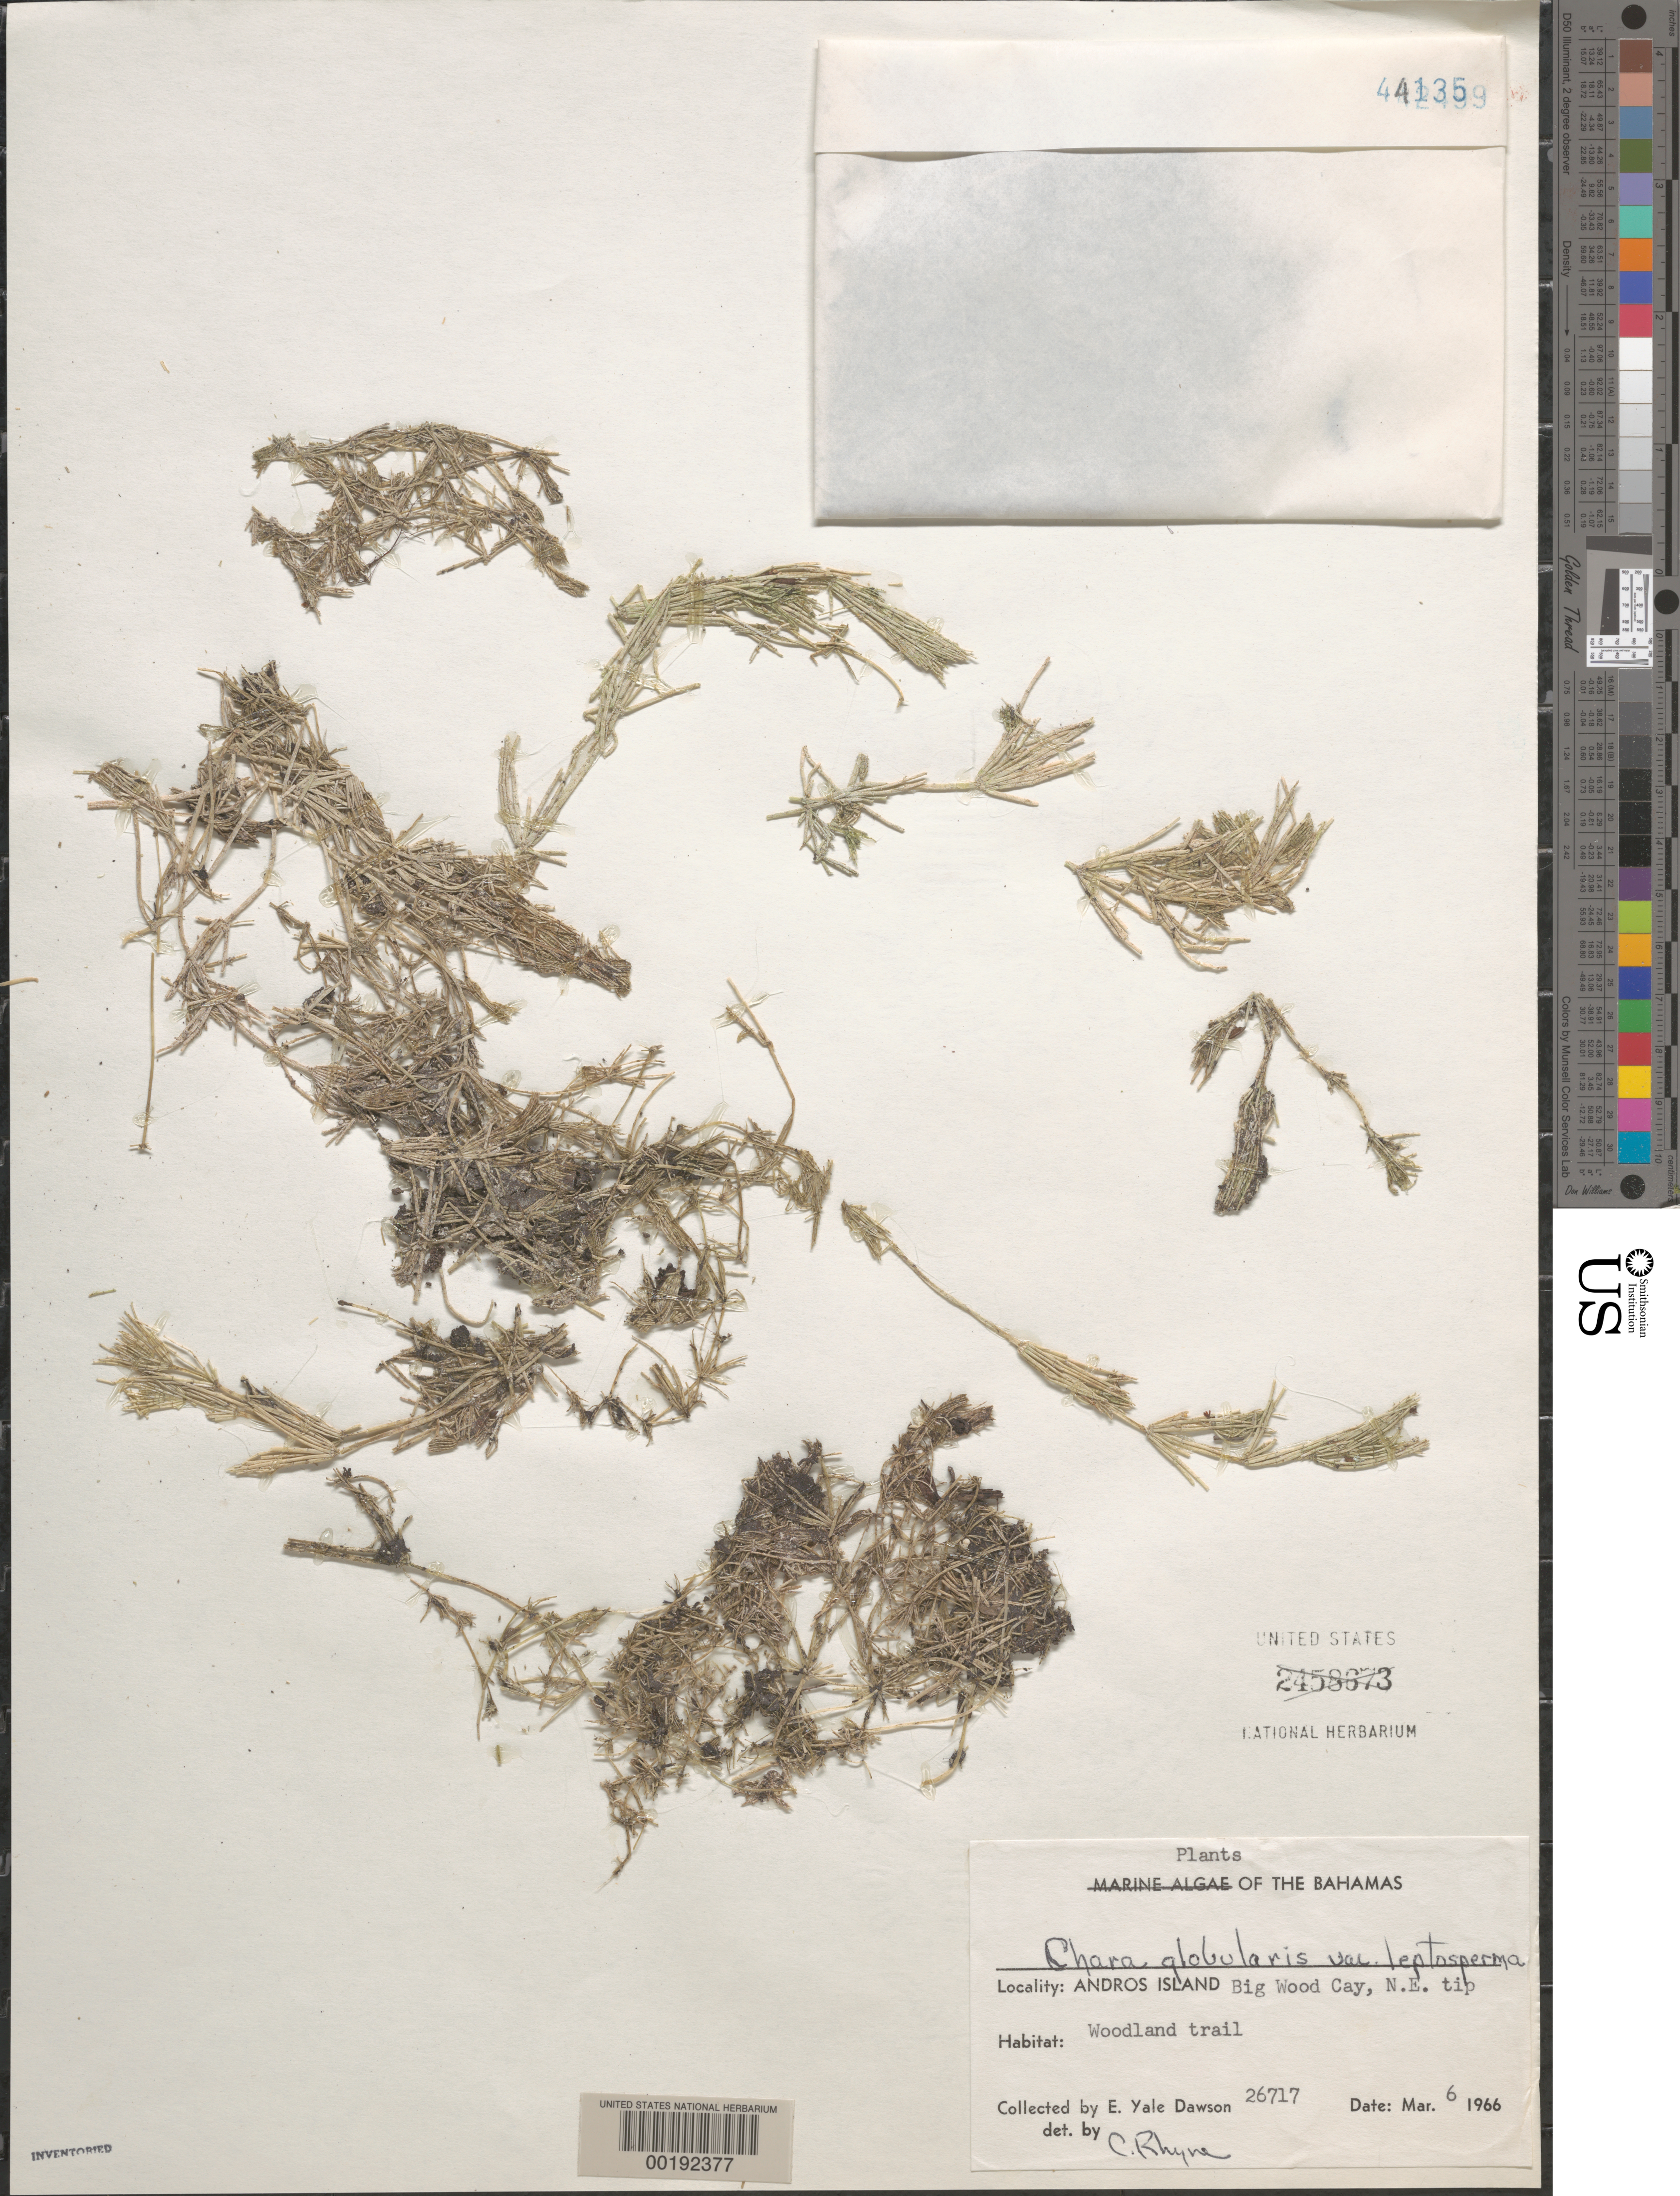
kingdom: Plantae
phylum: Charophyta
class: Charophyceae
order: Charales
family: Characeae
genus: Chara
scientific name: Chara globularis var. leptosperma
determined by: Rhyne, C. F.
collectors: E. Y. Dawson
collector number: EYD 26717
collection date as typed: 06 Mar 1966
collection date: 1966-03-06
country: Bahamas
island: Big Wood Cay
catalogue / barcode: US 44135